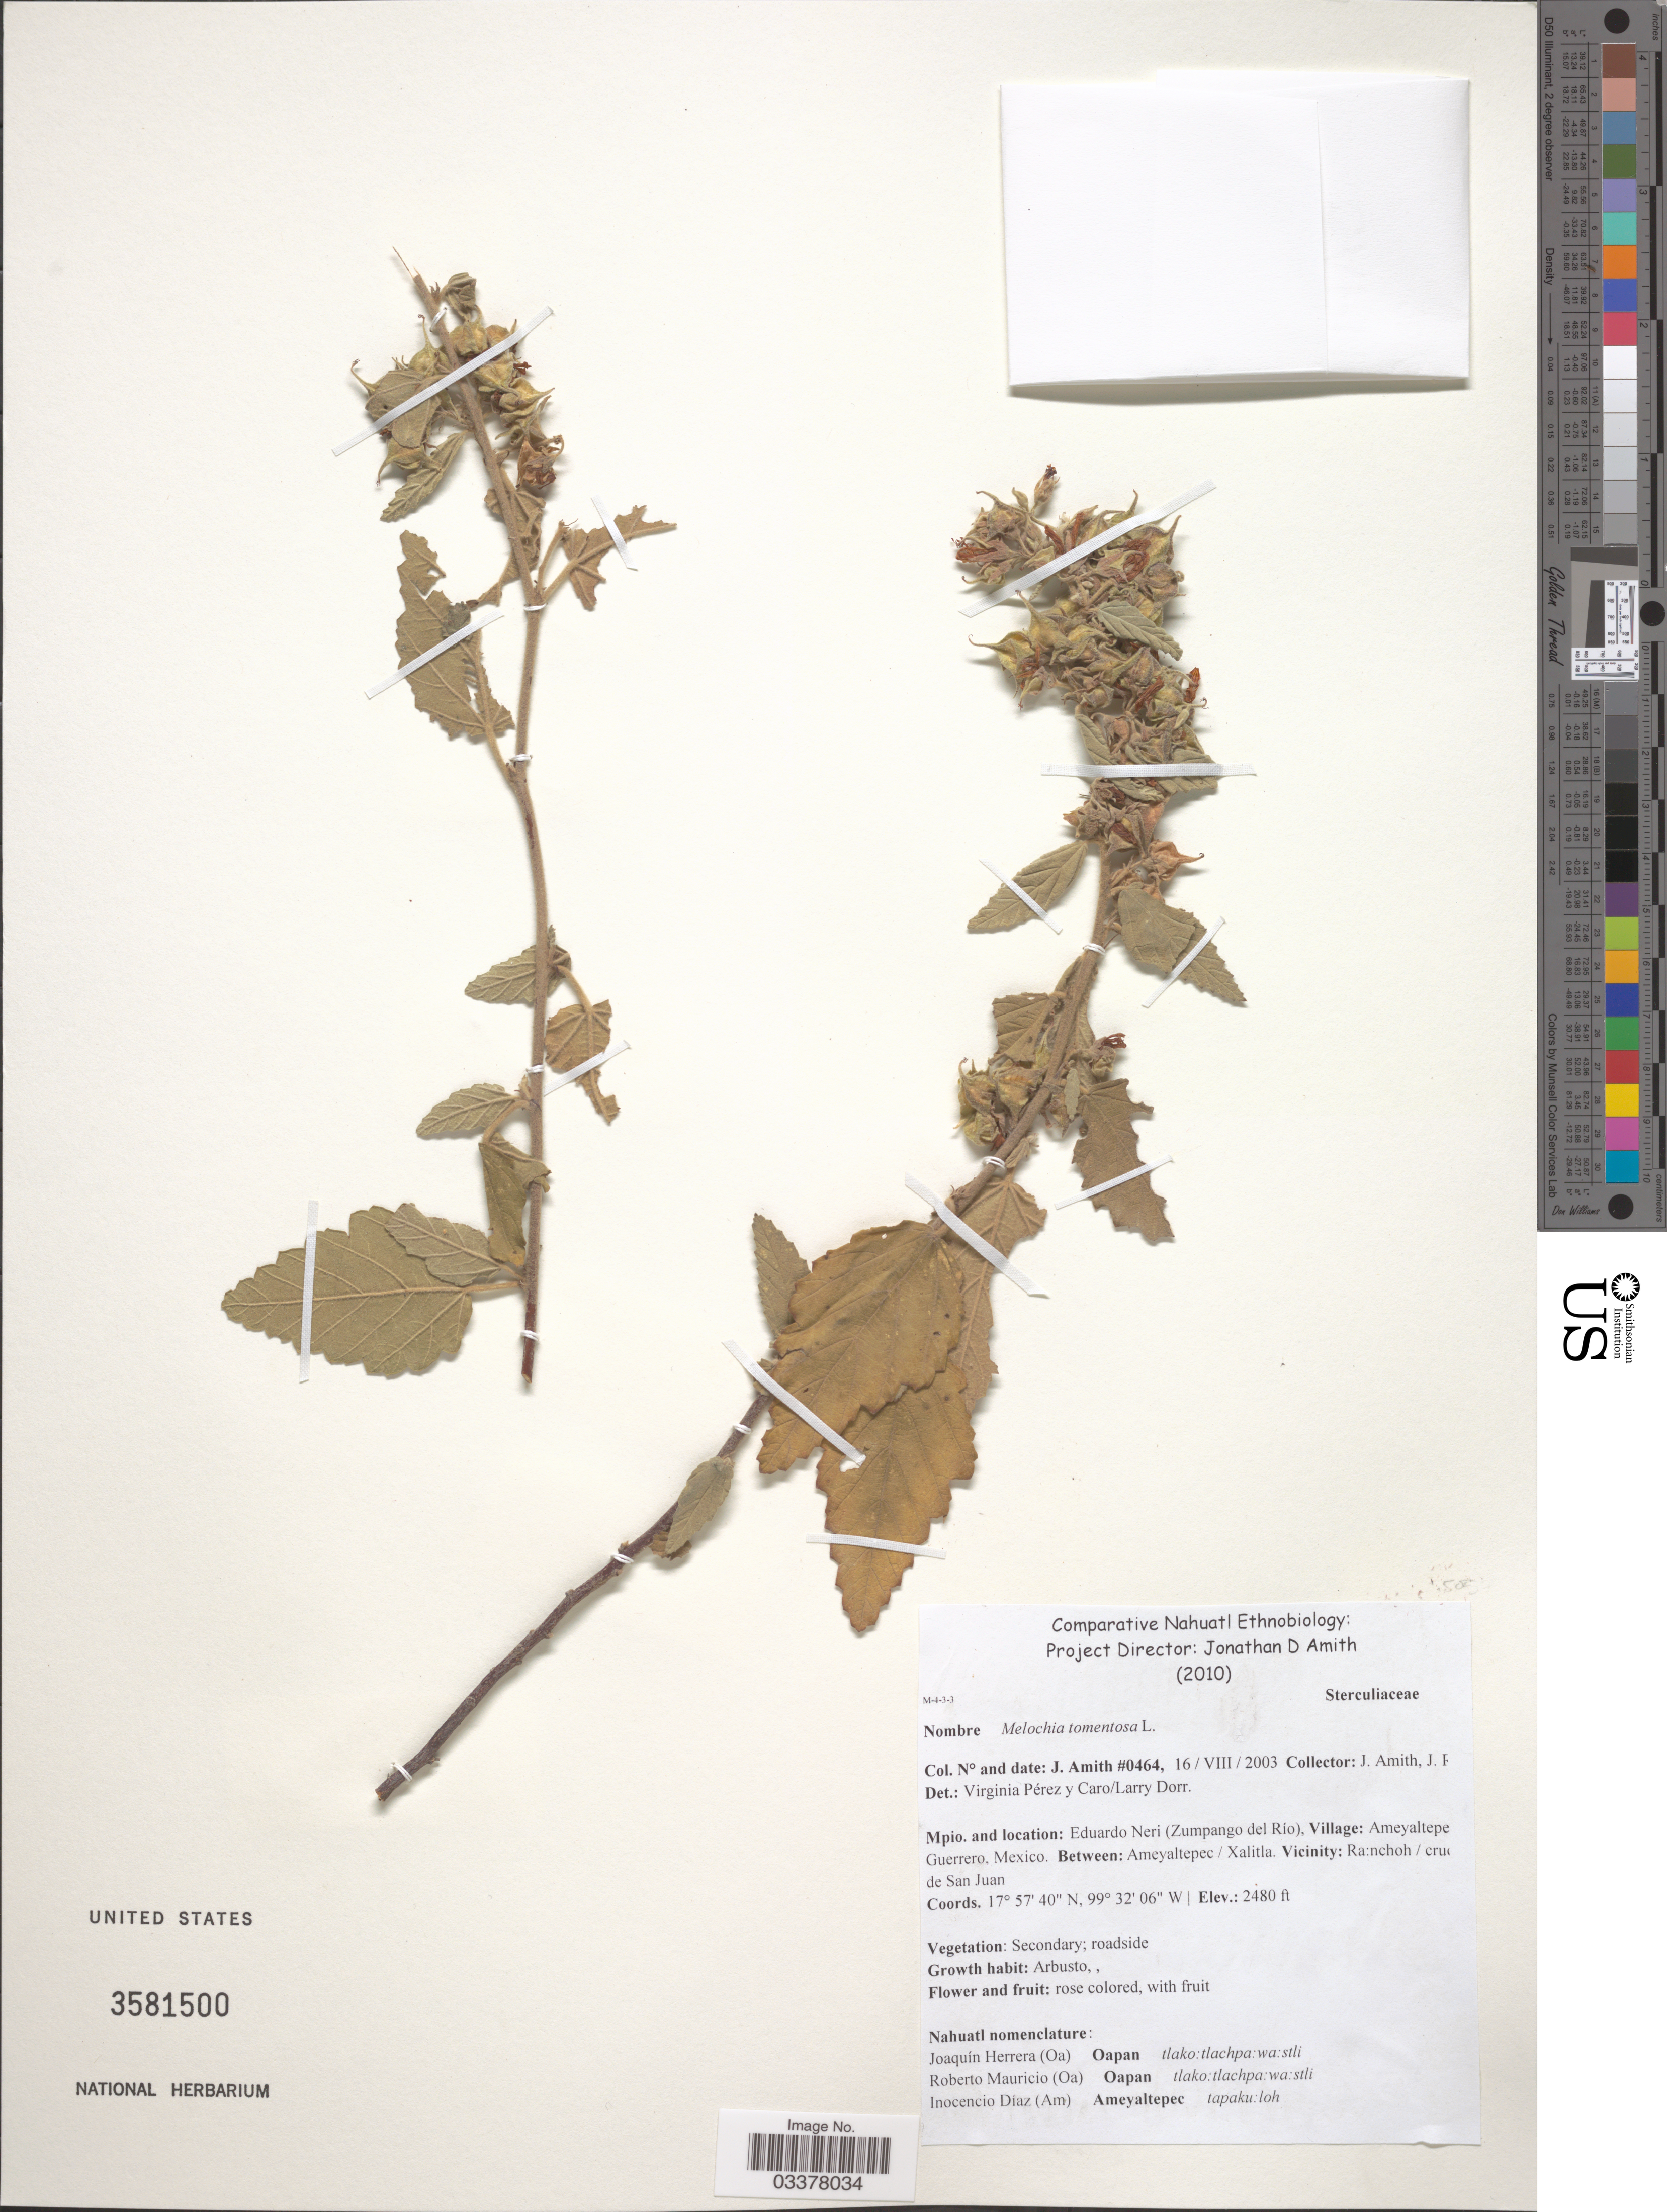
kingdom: Plantae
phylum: Tracheophyta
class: Magnoliopsida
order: Malvales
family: Malvaceae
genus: Melochia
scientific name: Melochia tomentosa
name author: L.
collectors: J. D. Amith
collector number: Amith 0464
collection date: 2003-08-16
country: Mexico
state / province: Guerrero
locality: Eduardo Neri (Zumpango del Río), Village: Ameyaltepec. Between: Ameyaltepec/ Xalitla. Vicinity: Ra:nchoh/cru [illegible text] de San Juan.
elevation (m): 756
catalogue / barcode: US 3581500